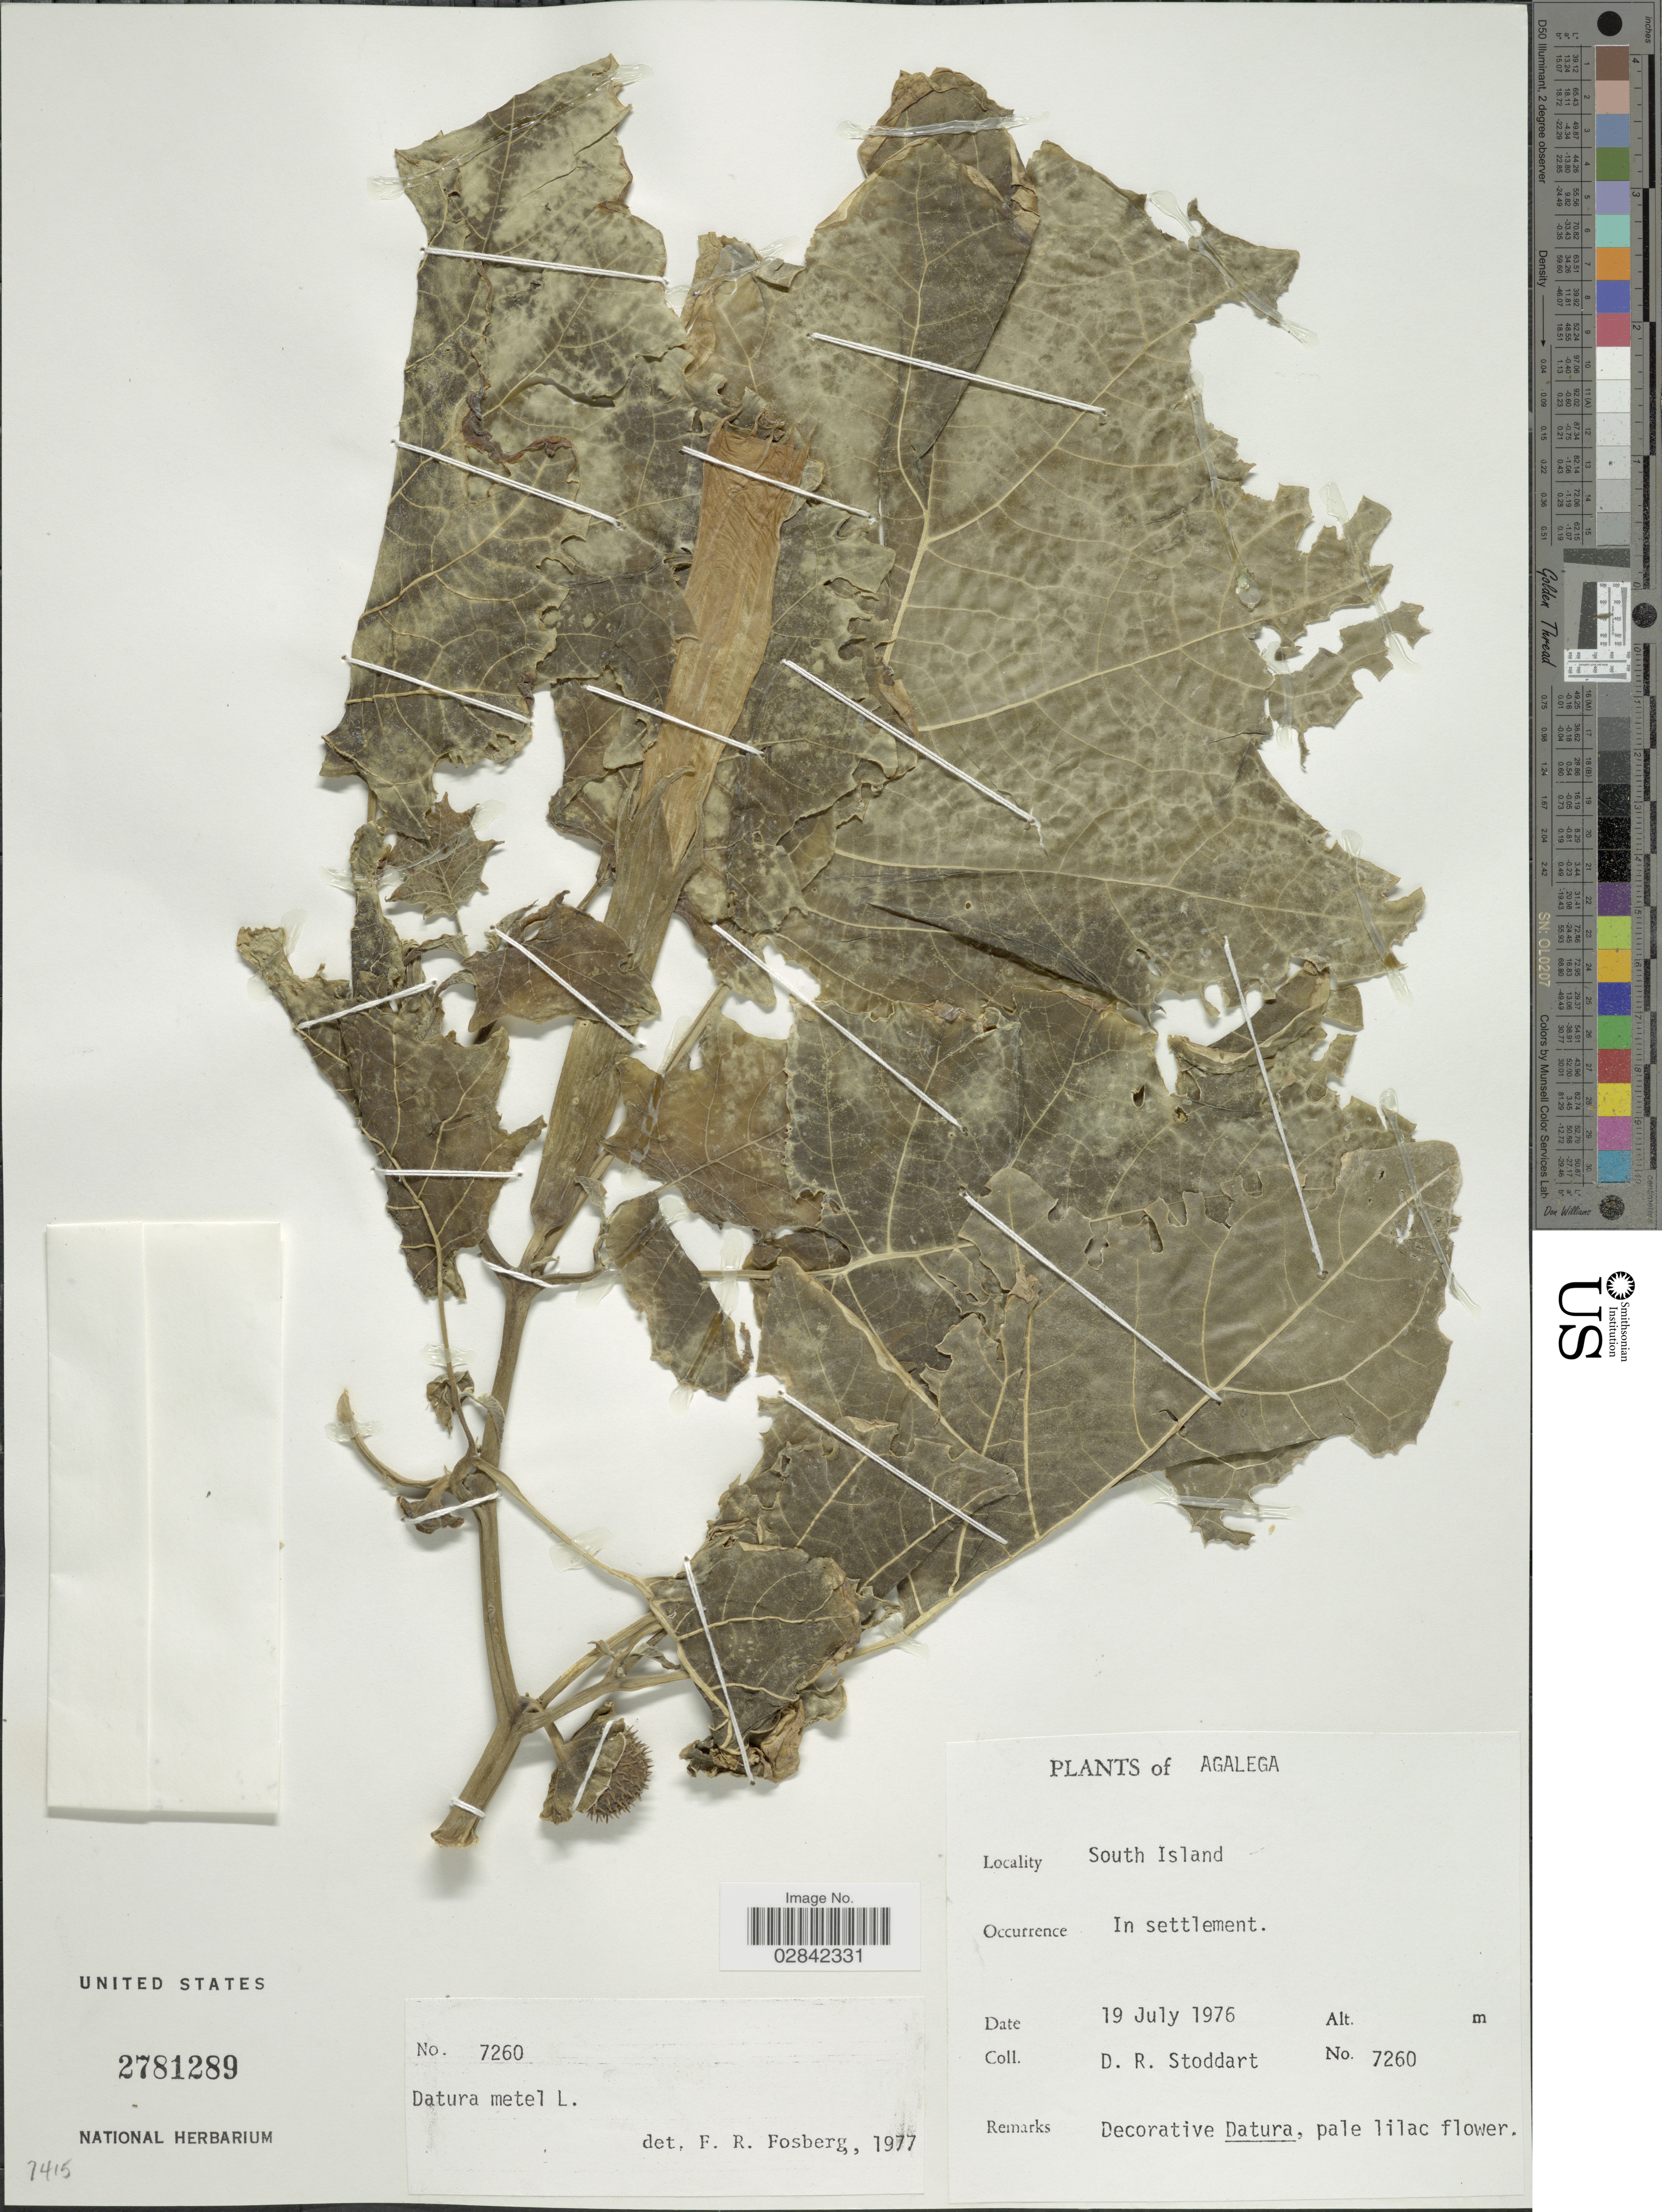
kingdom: Plantae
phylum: Tracheophyta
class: Magnoliopsida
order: Solanales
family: Solanaceae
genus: Datura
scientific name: Datura metel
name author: L.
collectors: D. R. Stoddart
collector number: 7260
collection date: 1976-07-19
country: Mauritius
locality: Agalega, South Island.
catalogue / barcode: US 2781289